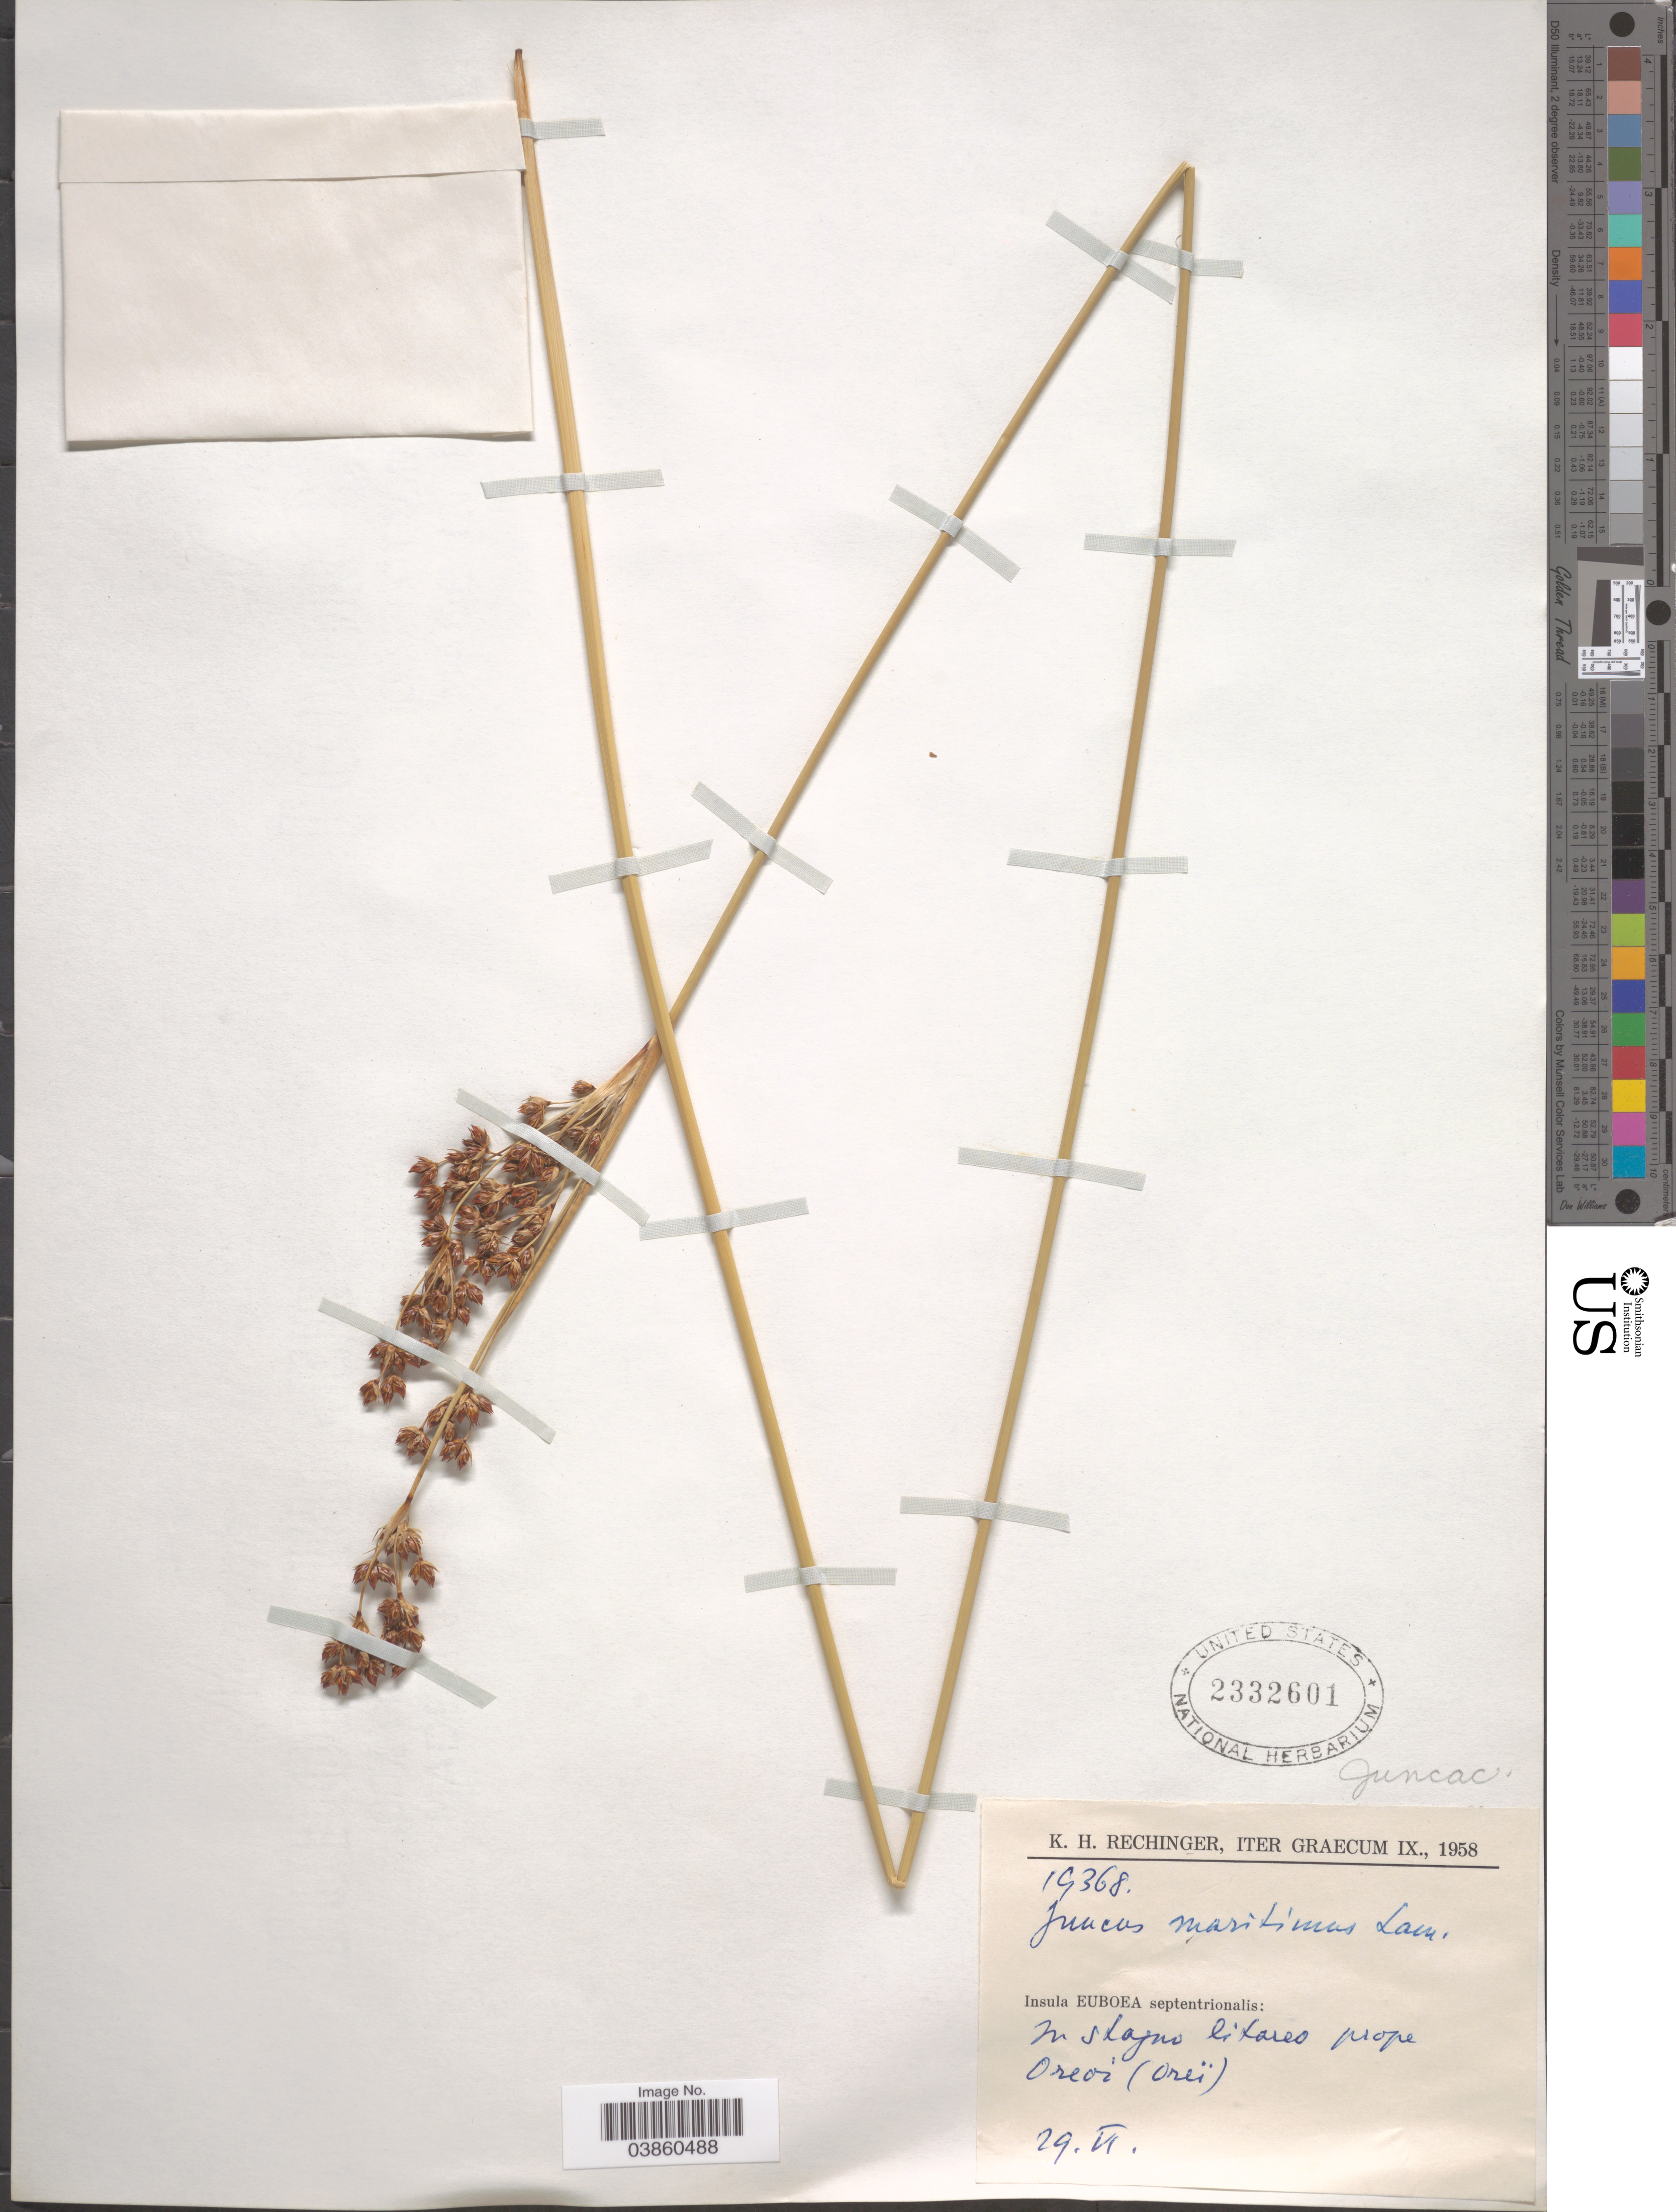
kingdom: Plantae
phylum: Tracheophyta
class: Liliopsida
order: Poales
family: Juncaceae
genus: Juncus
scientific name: Juncus maritimus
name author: Lam.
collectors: K. H. Rechinger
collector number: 19368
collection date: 1958-06-29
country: Greece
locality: Graecum. Insula Euboea septentrionalis: In skagno litareo prope Oreoi (Oreï).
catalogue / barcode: US 2332601